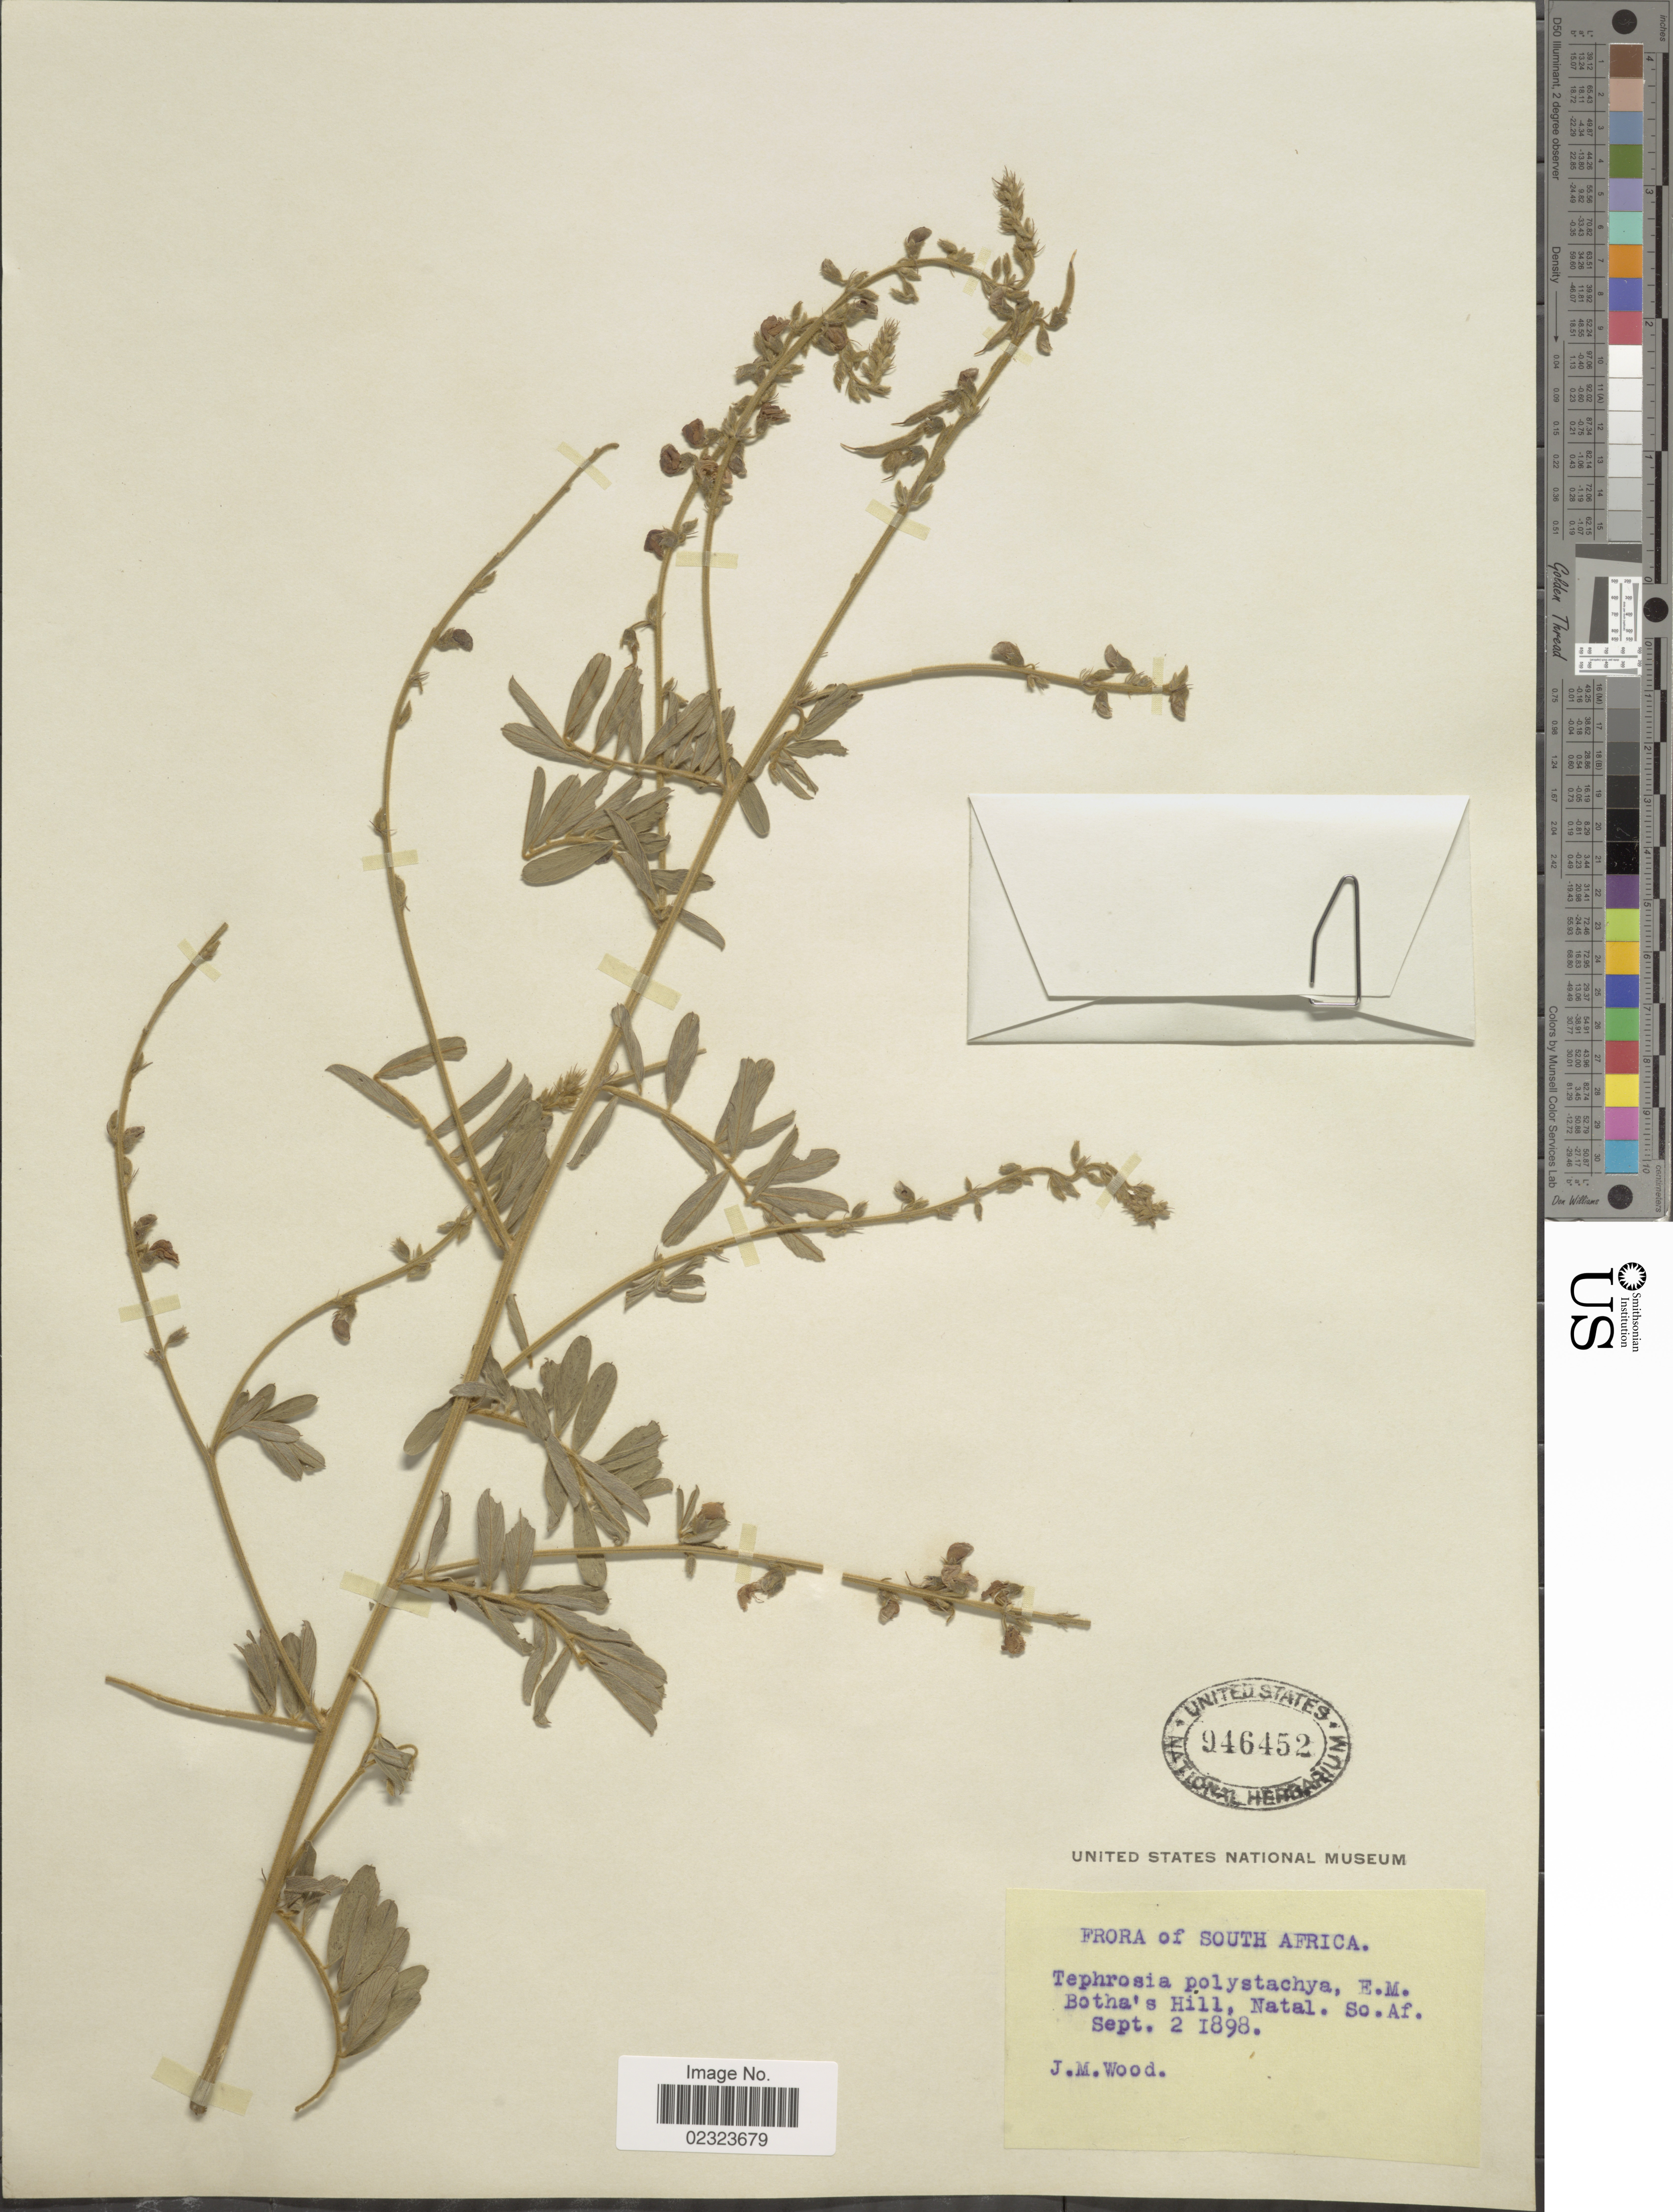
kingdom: Plantae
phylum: Tracheophyta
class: Magnoliopsida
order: Fabales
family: Fabaceae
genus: Tephrosia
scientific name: Tephrosia polystachya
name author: E. Mey.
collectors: J. M. Wood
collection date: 1898-09-02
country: South Africa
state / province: KwaZulu-Natal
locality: Bothia's Hill, Natal.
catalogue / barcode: US 946452